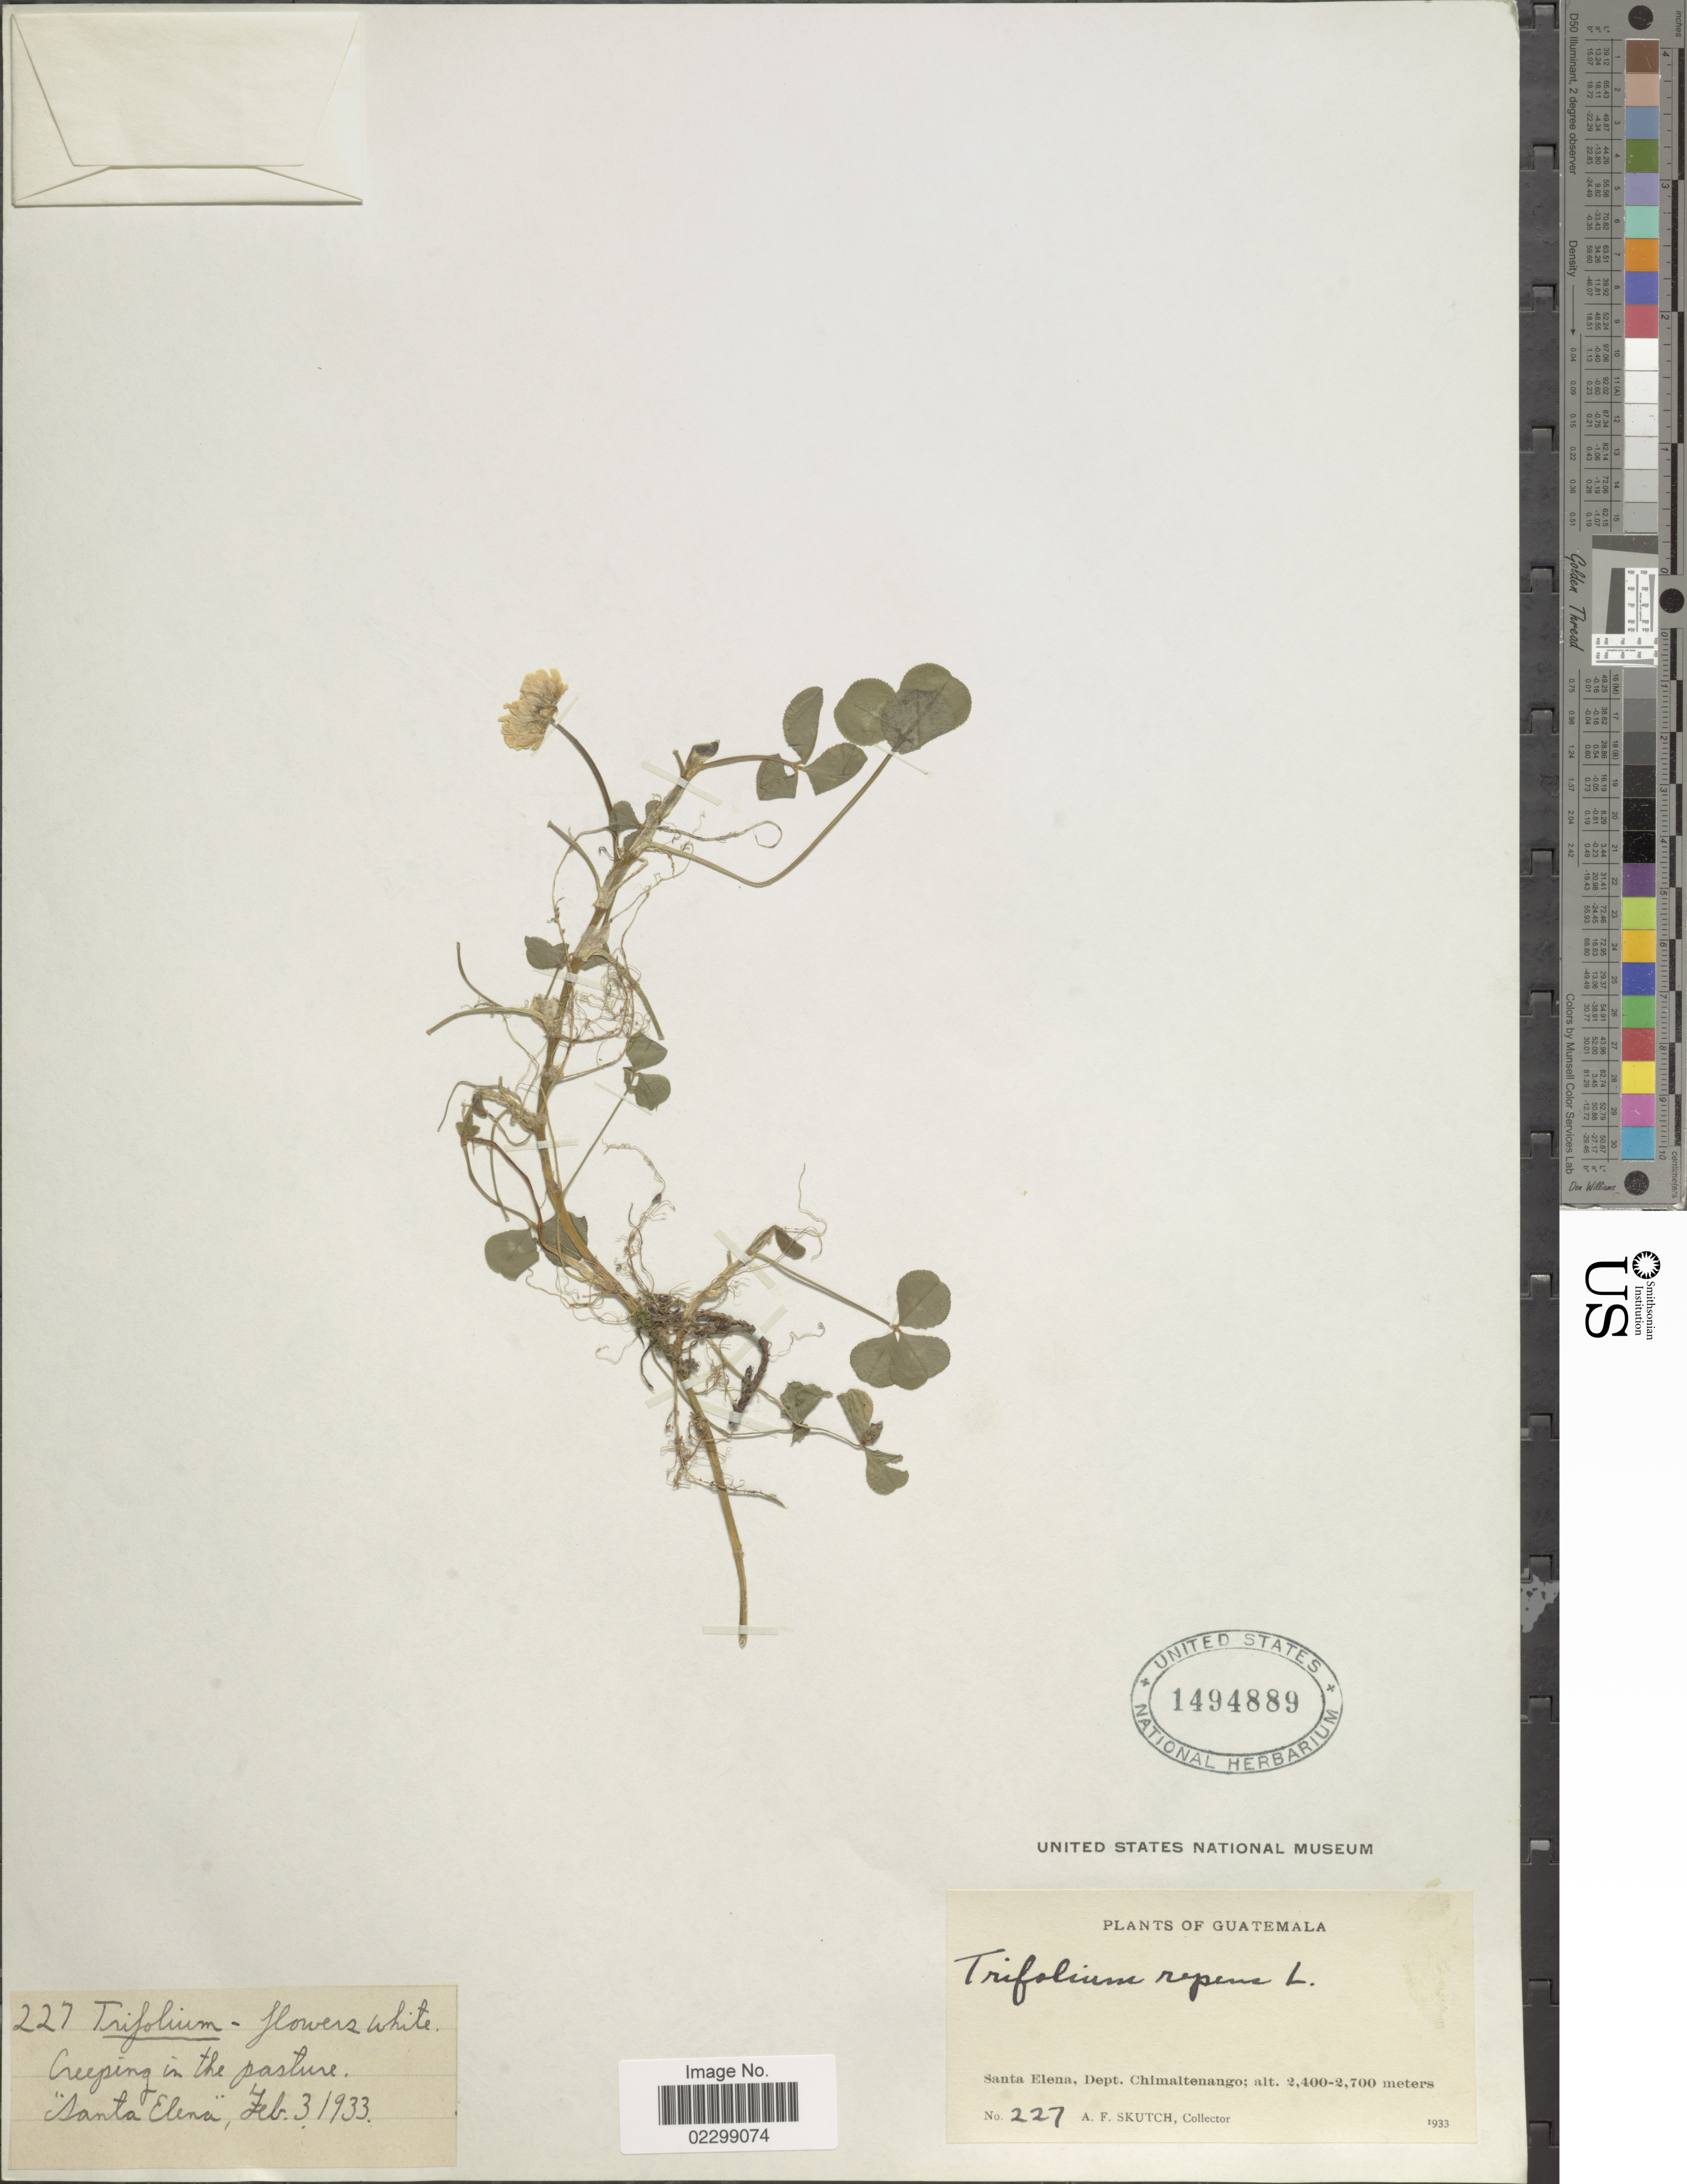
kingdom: Plantae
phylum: Tracheophyta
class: Magnoliopsida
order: Fabales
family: Fabaceae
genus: Trifolium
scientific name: Trifolium repens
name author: L.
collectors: A. F. Skutch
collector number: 227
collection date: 1933-02-03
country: Guatemala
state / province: Chimaltenango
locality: Creeping in the pasture, Santa Elena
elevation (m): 2400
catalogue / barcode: US 1494889